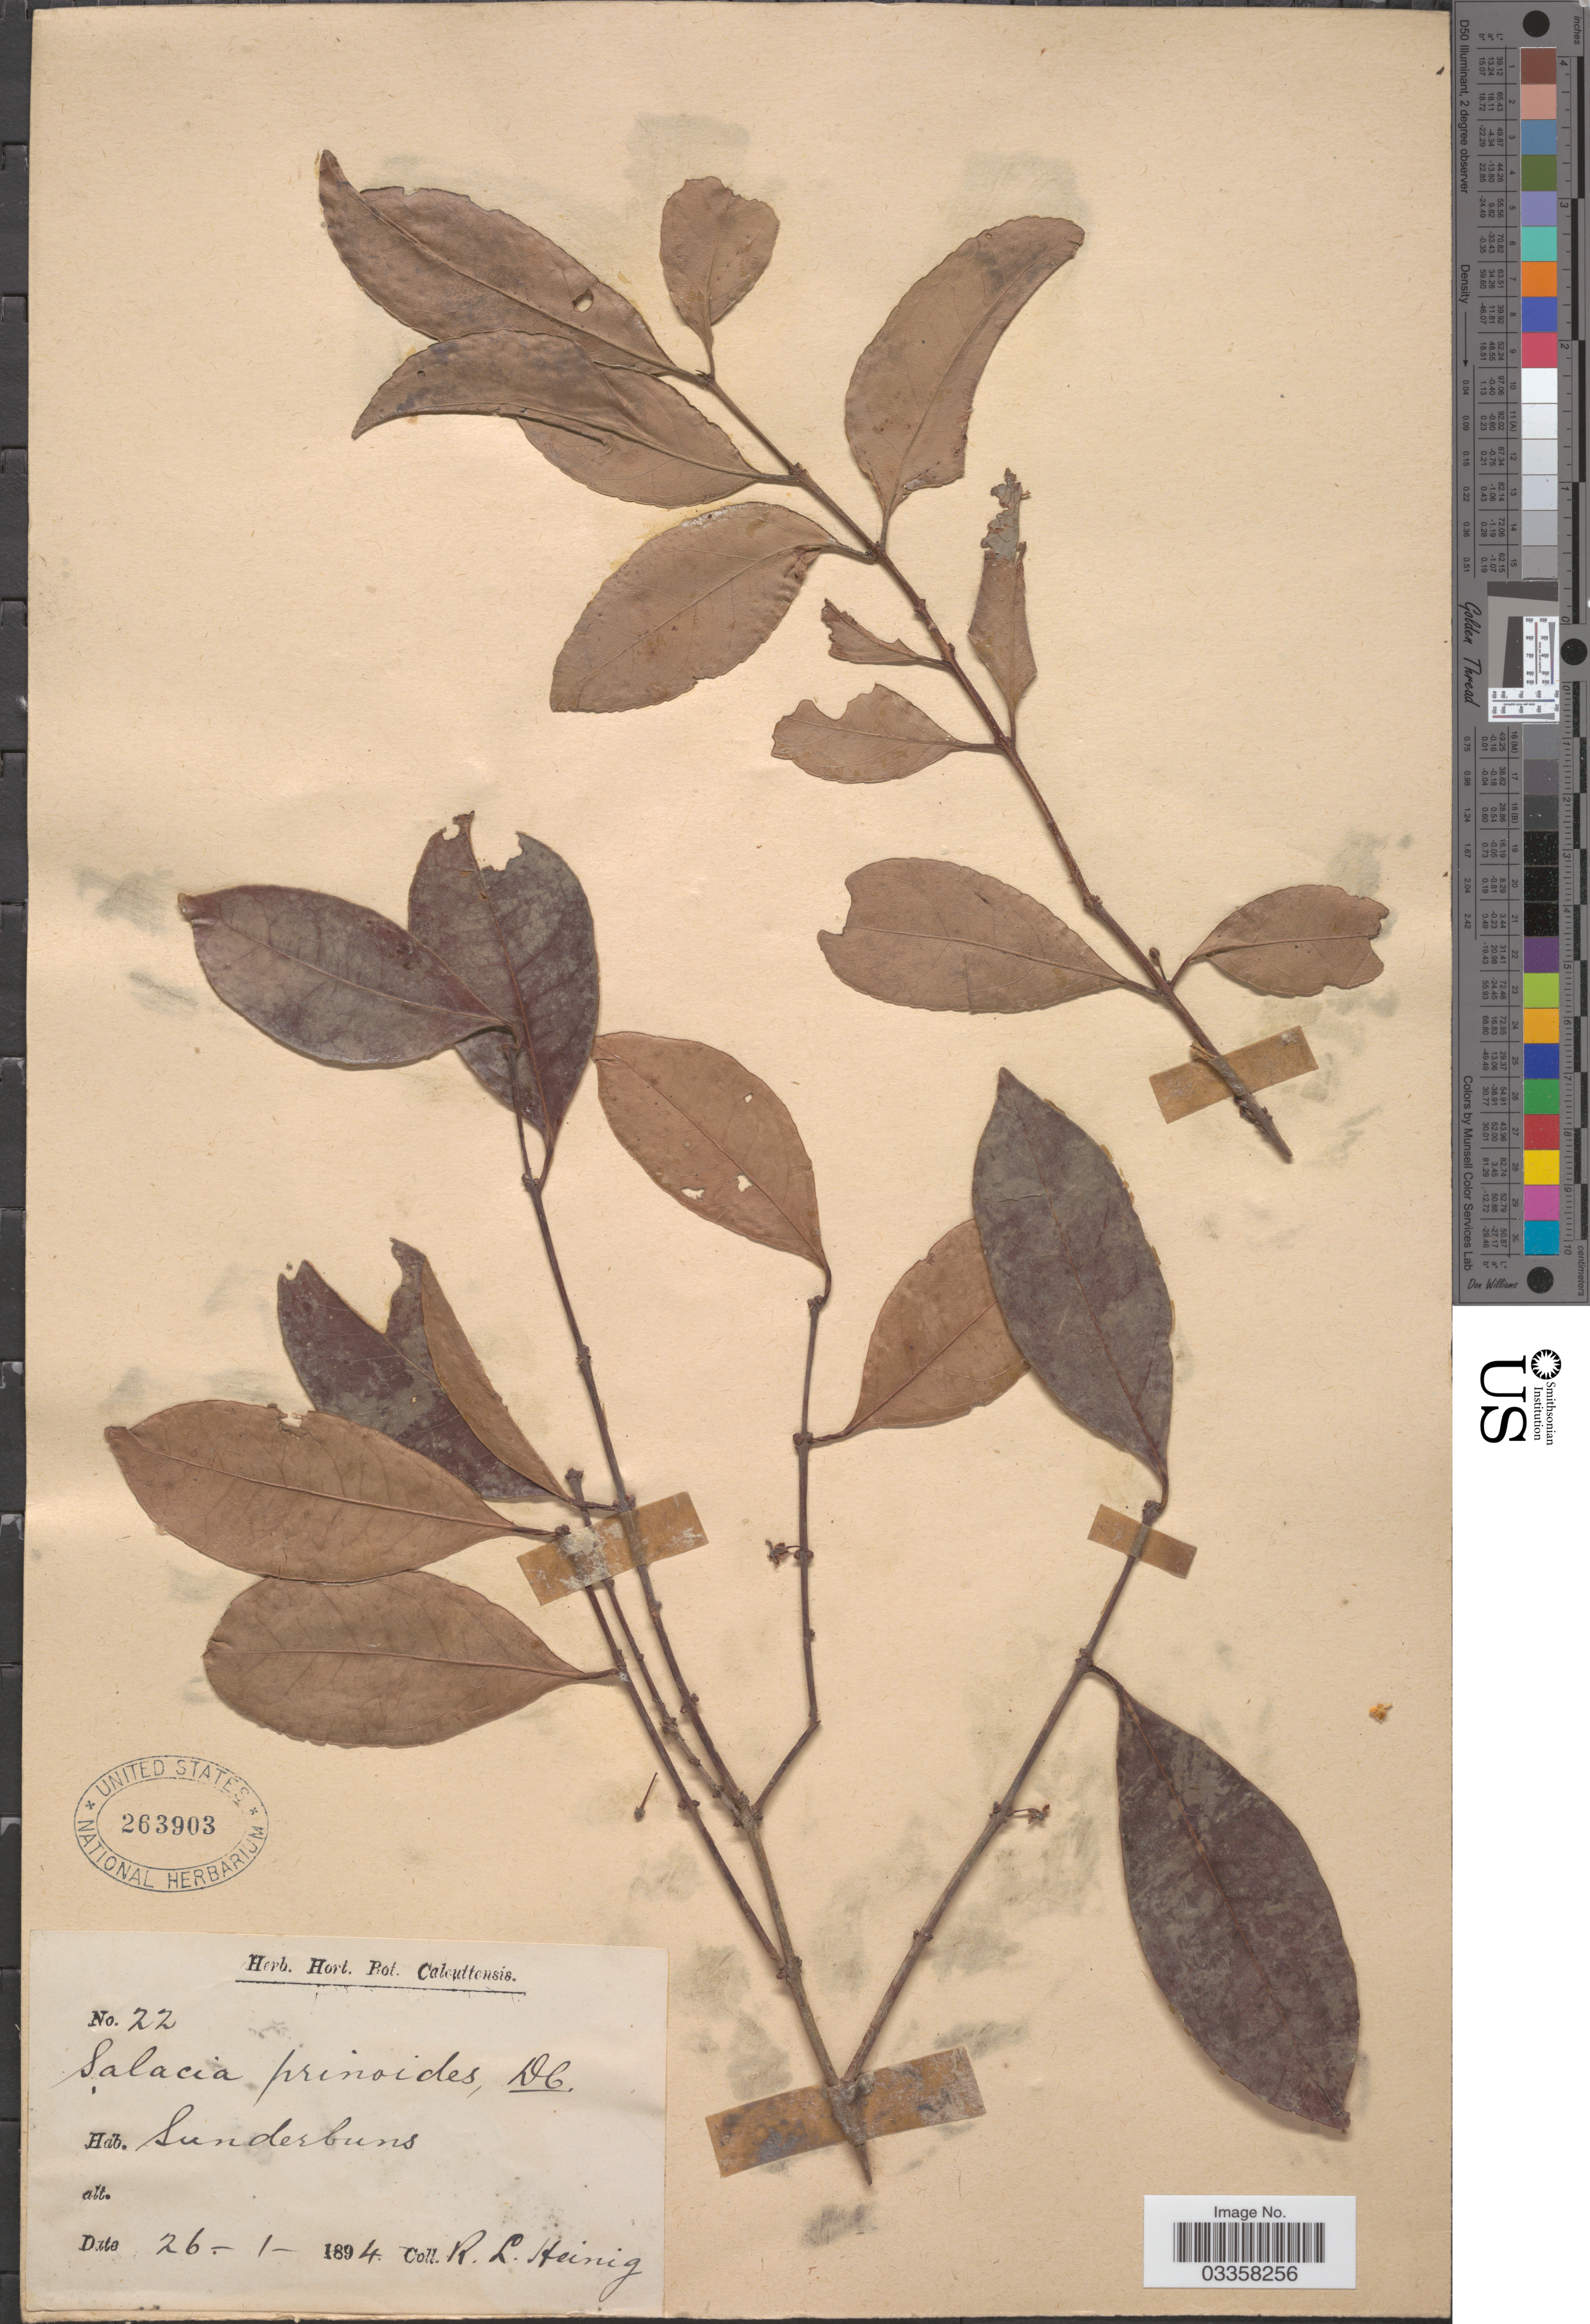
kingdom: Plantae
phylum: Tracheophyta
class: Magnoliopsida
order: Celastrales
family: Celastraceae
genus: Salacia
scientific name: Salacia chinensis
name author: L.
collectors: R. Heinig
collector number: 22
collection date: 1894-01-26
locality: Sunderbuns.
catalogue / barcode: US 263903